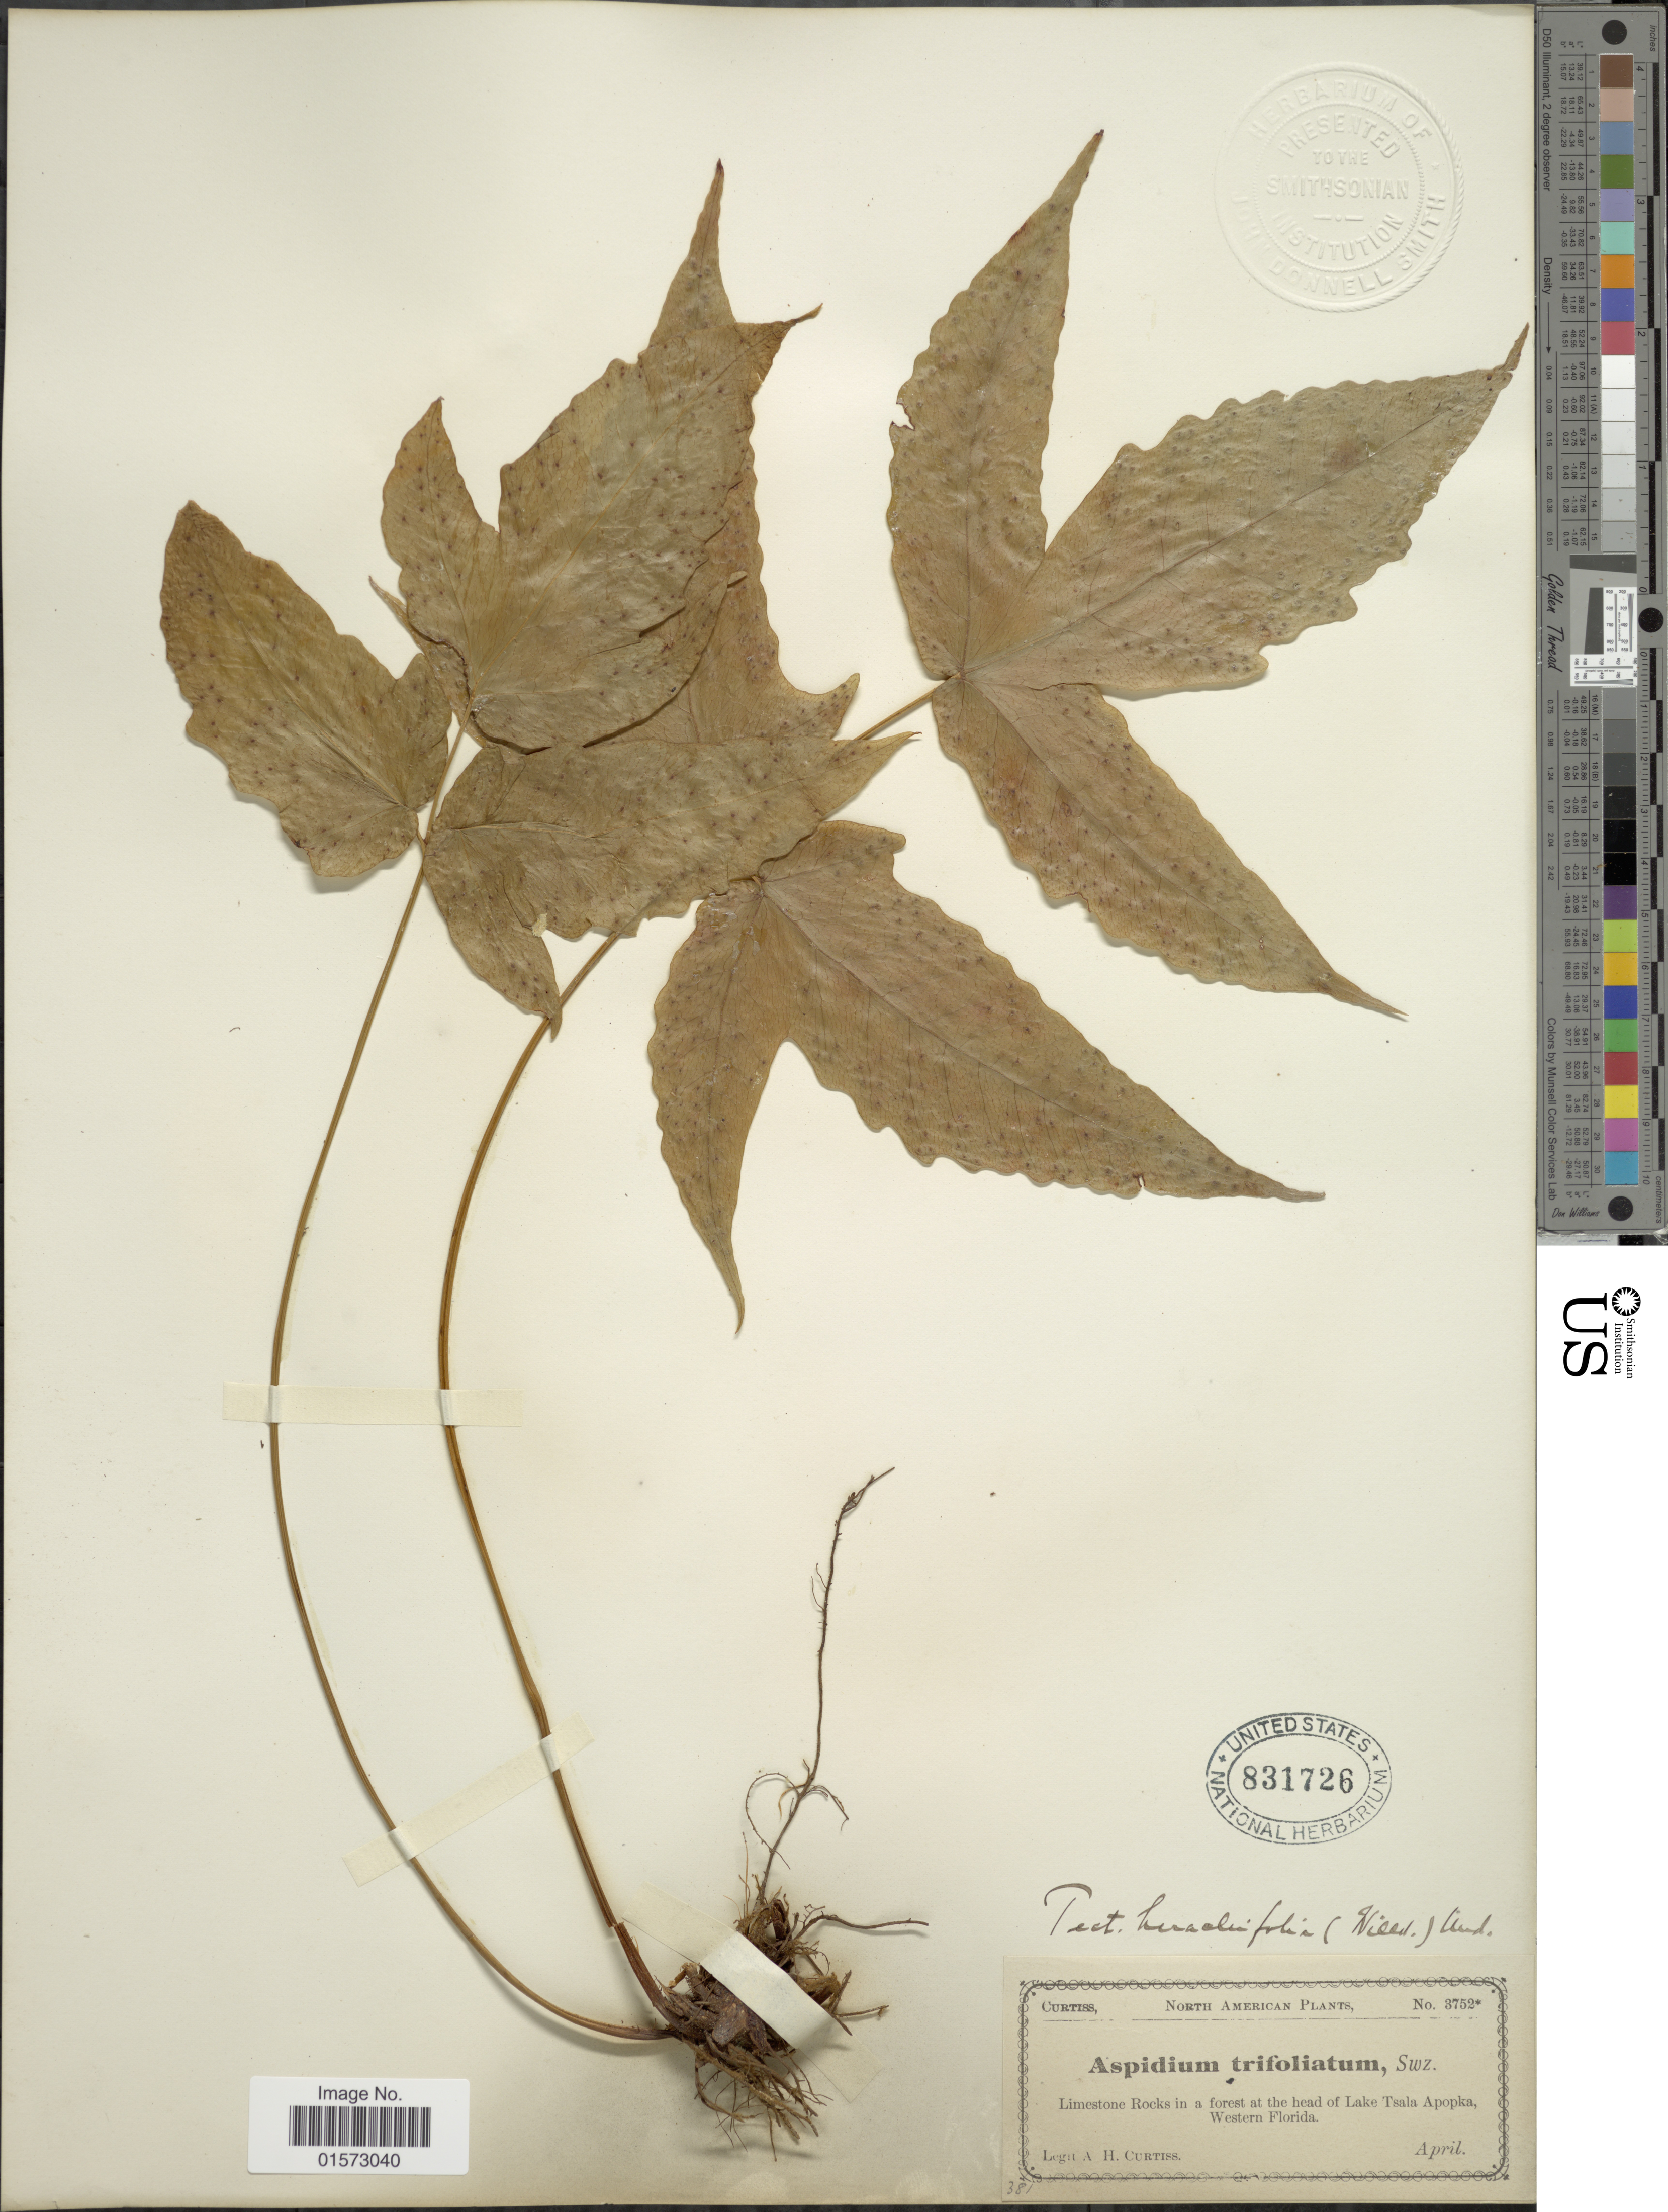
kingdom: Plantae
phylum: Tracheophyta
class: Polypodiopsida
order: Polypodiales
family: Tectariaceae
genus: Tectaria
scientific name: Tectaria heracleifolia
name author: (Willd.) Underw.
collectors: A. H. Curtiss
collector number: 3752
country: United States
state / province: Florida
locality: Limestone Rocks in a forest at the head of Lake Tsala Apopka, Western Florida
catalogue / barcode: US 831726